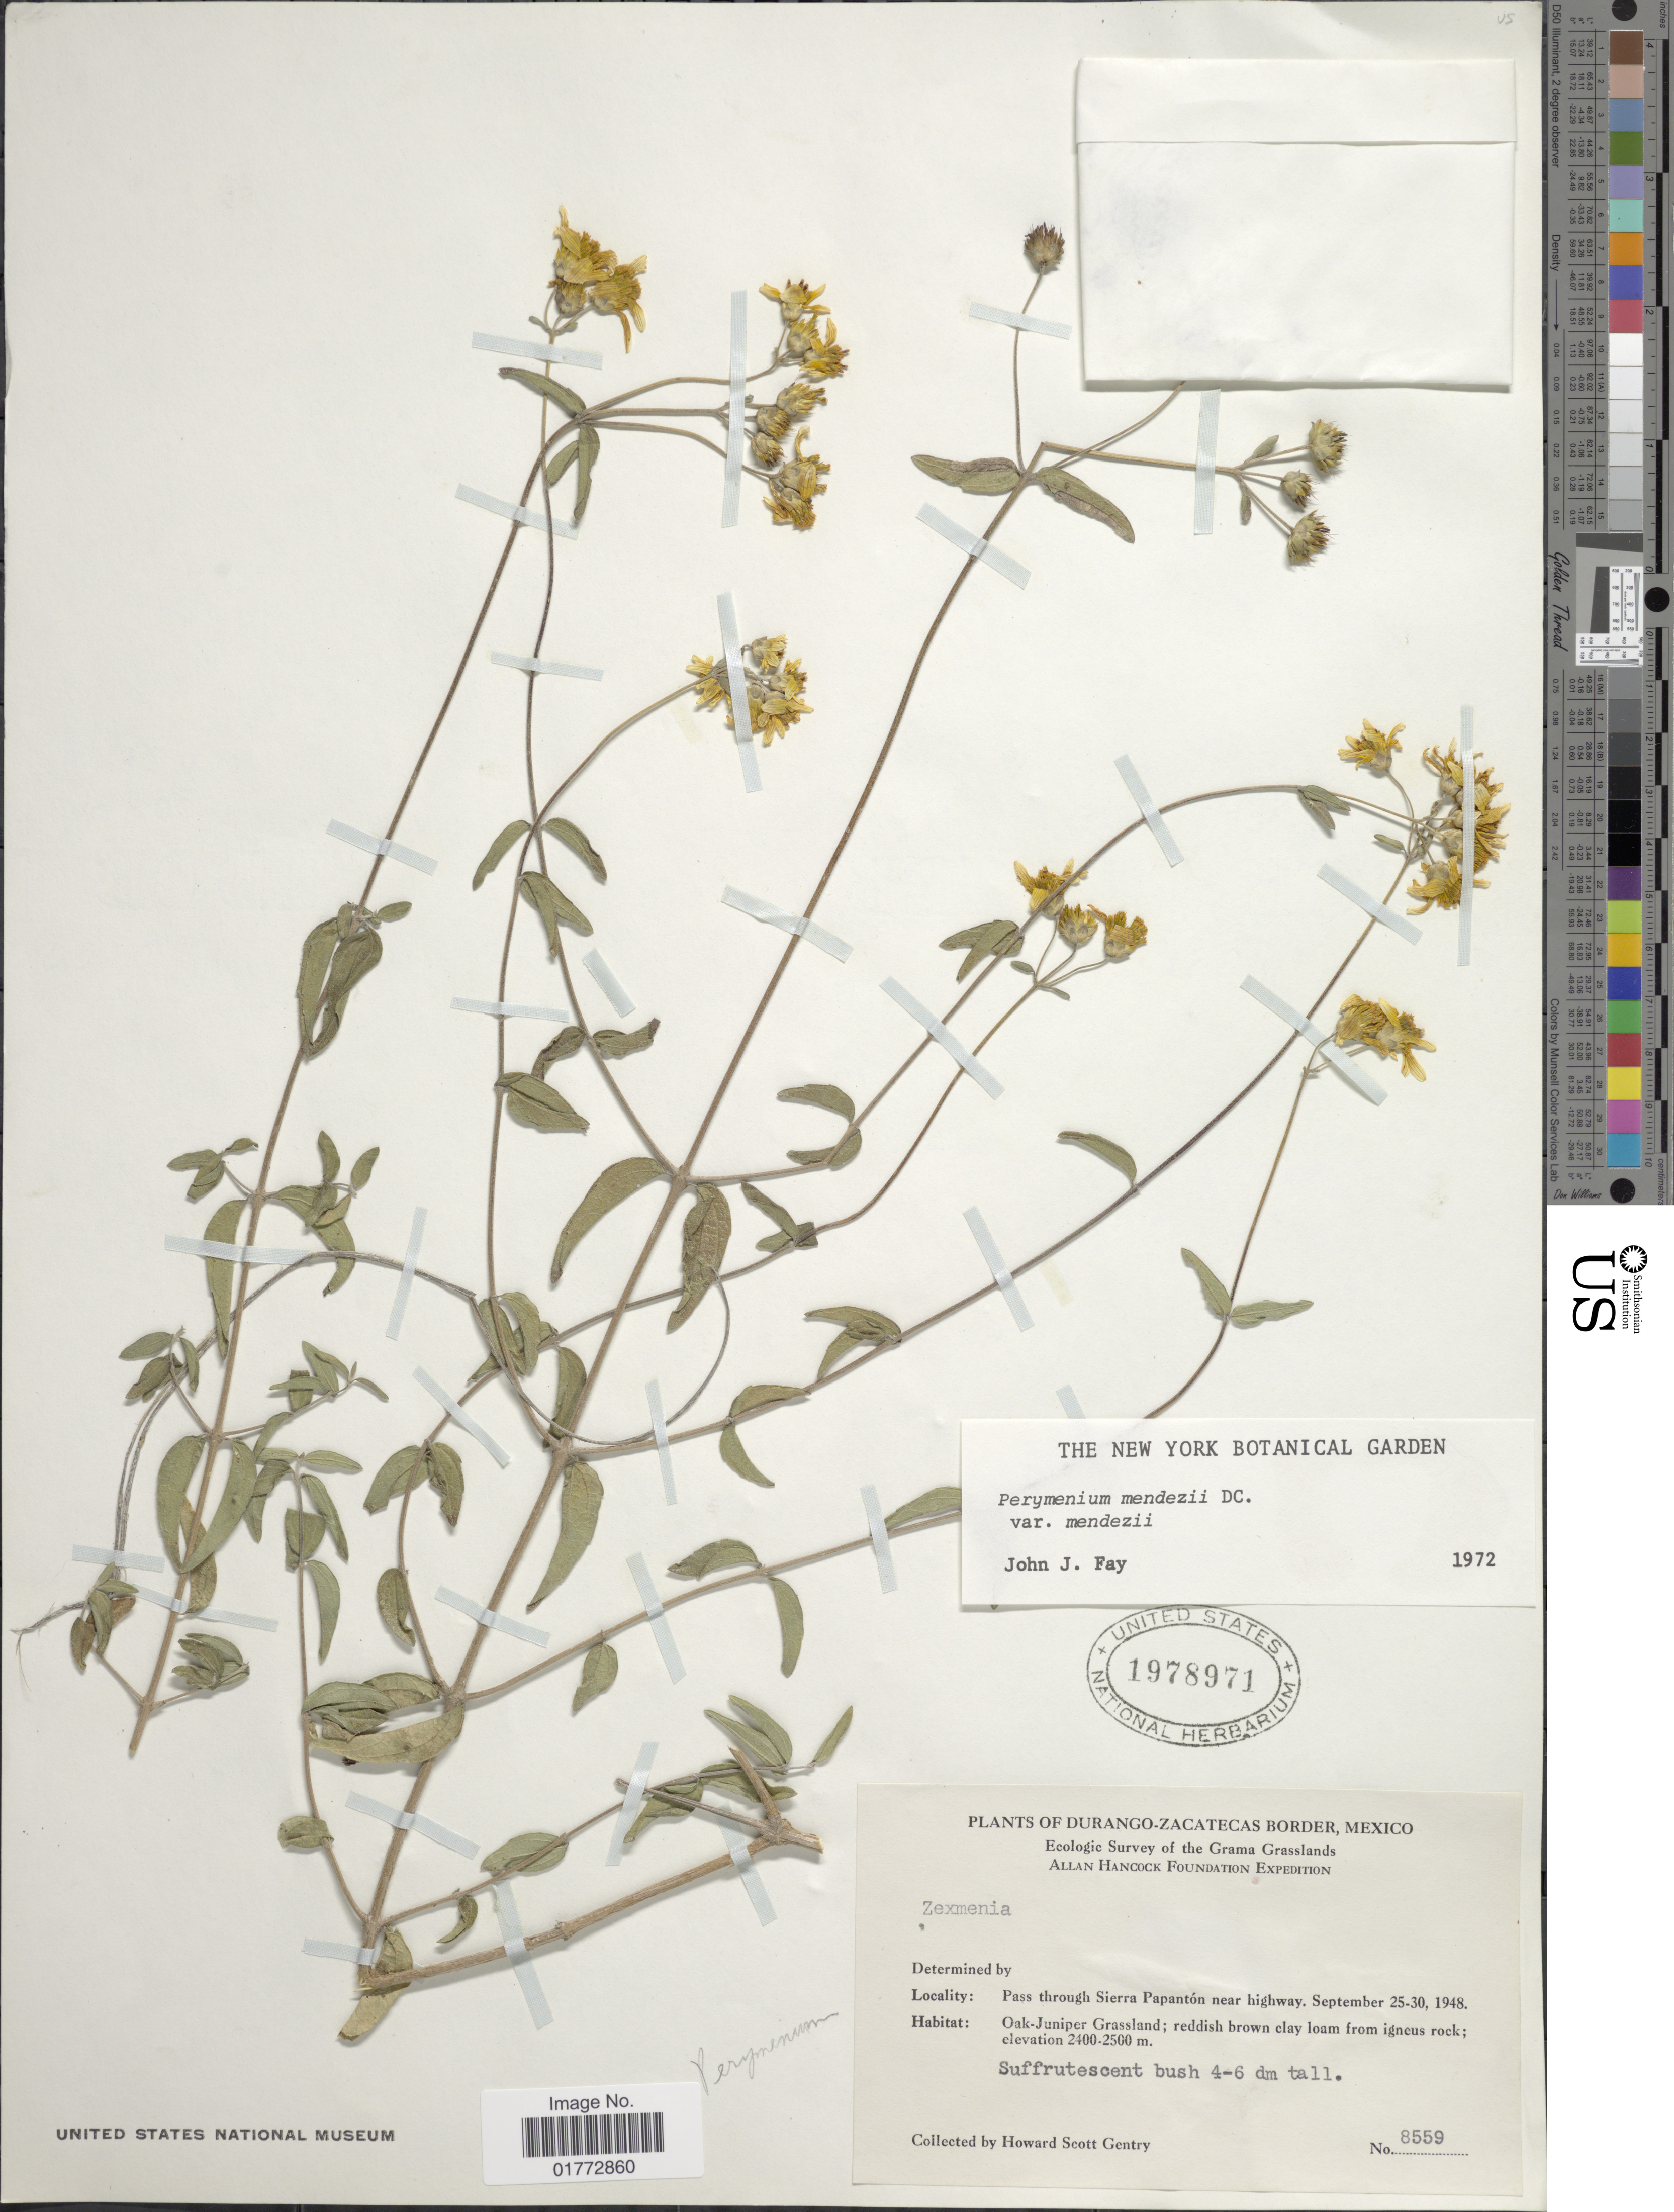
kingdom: Plantae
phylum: Tracheophyta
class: Magnoliopsida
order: Asterales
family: Asteraceae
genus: Perymenium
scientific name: Perymenium mendezii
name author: DC.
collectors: H. S. Gentry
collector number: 8559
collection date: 1948-09-25/1948-09-30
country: Mexico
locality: Durango - Zacatecas Border, Pass through Sierra Papanton near highway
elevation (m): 2400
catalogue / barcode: US 1978971